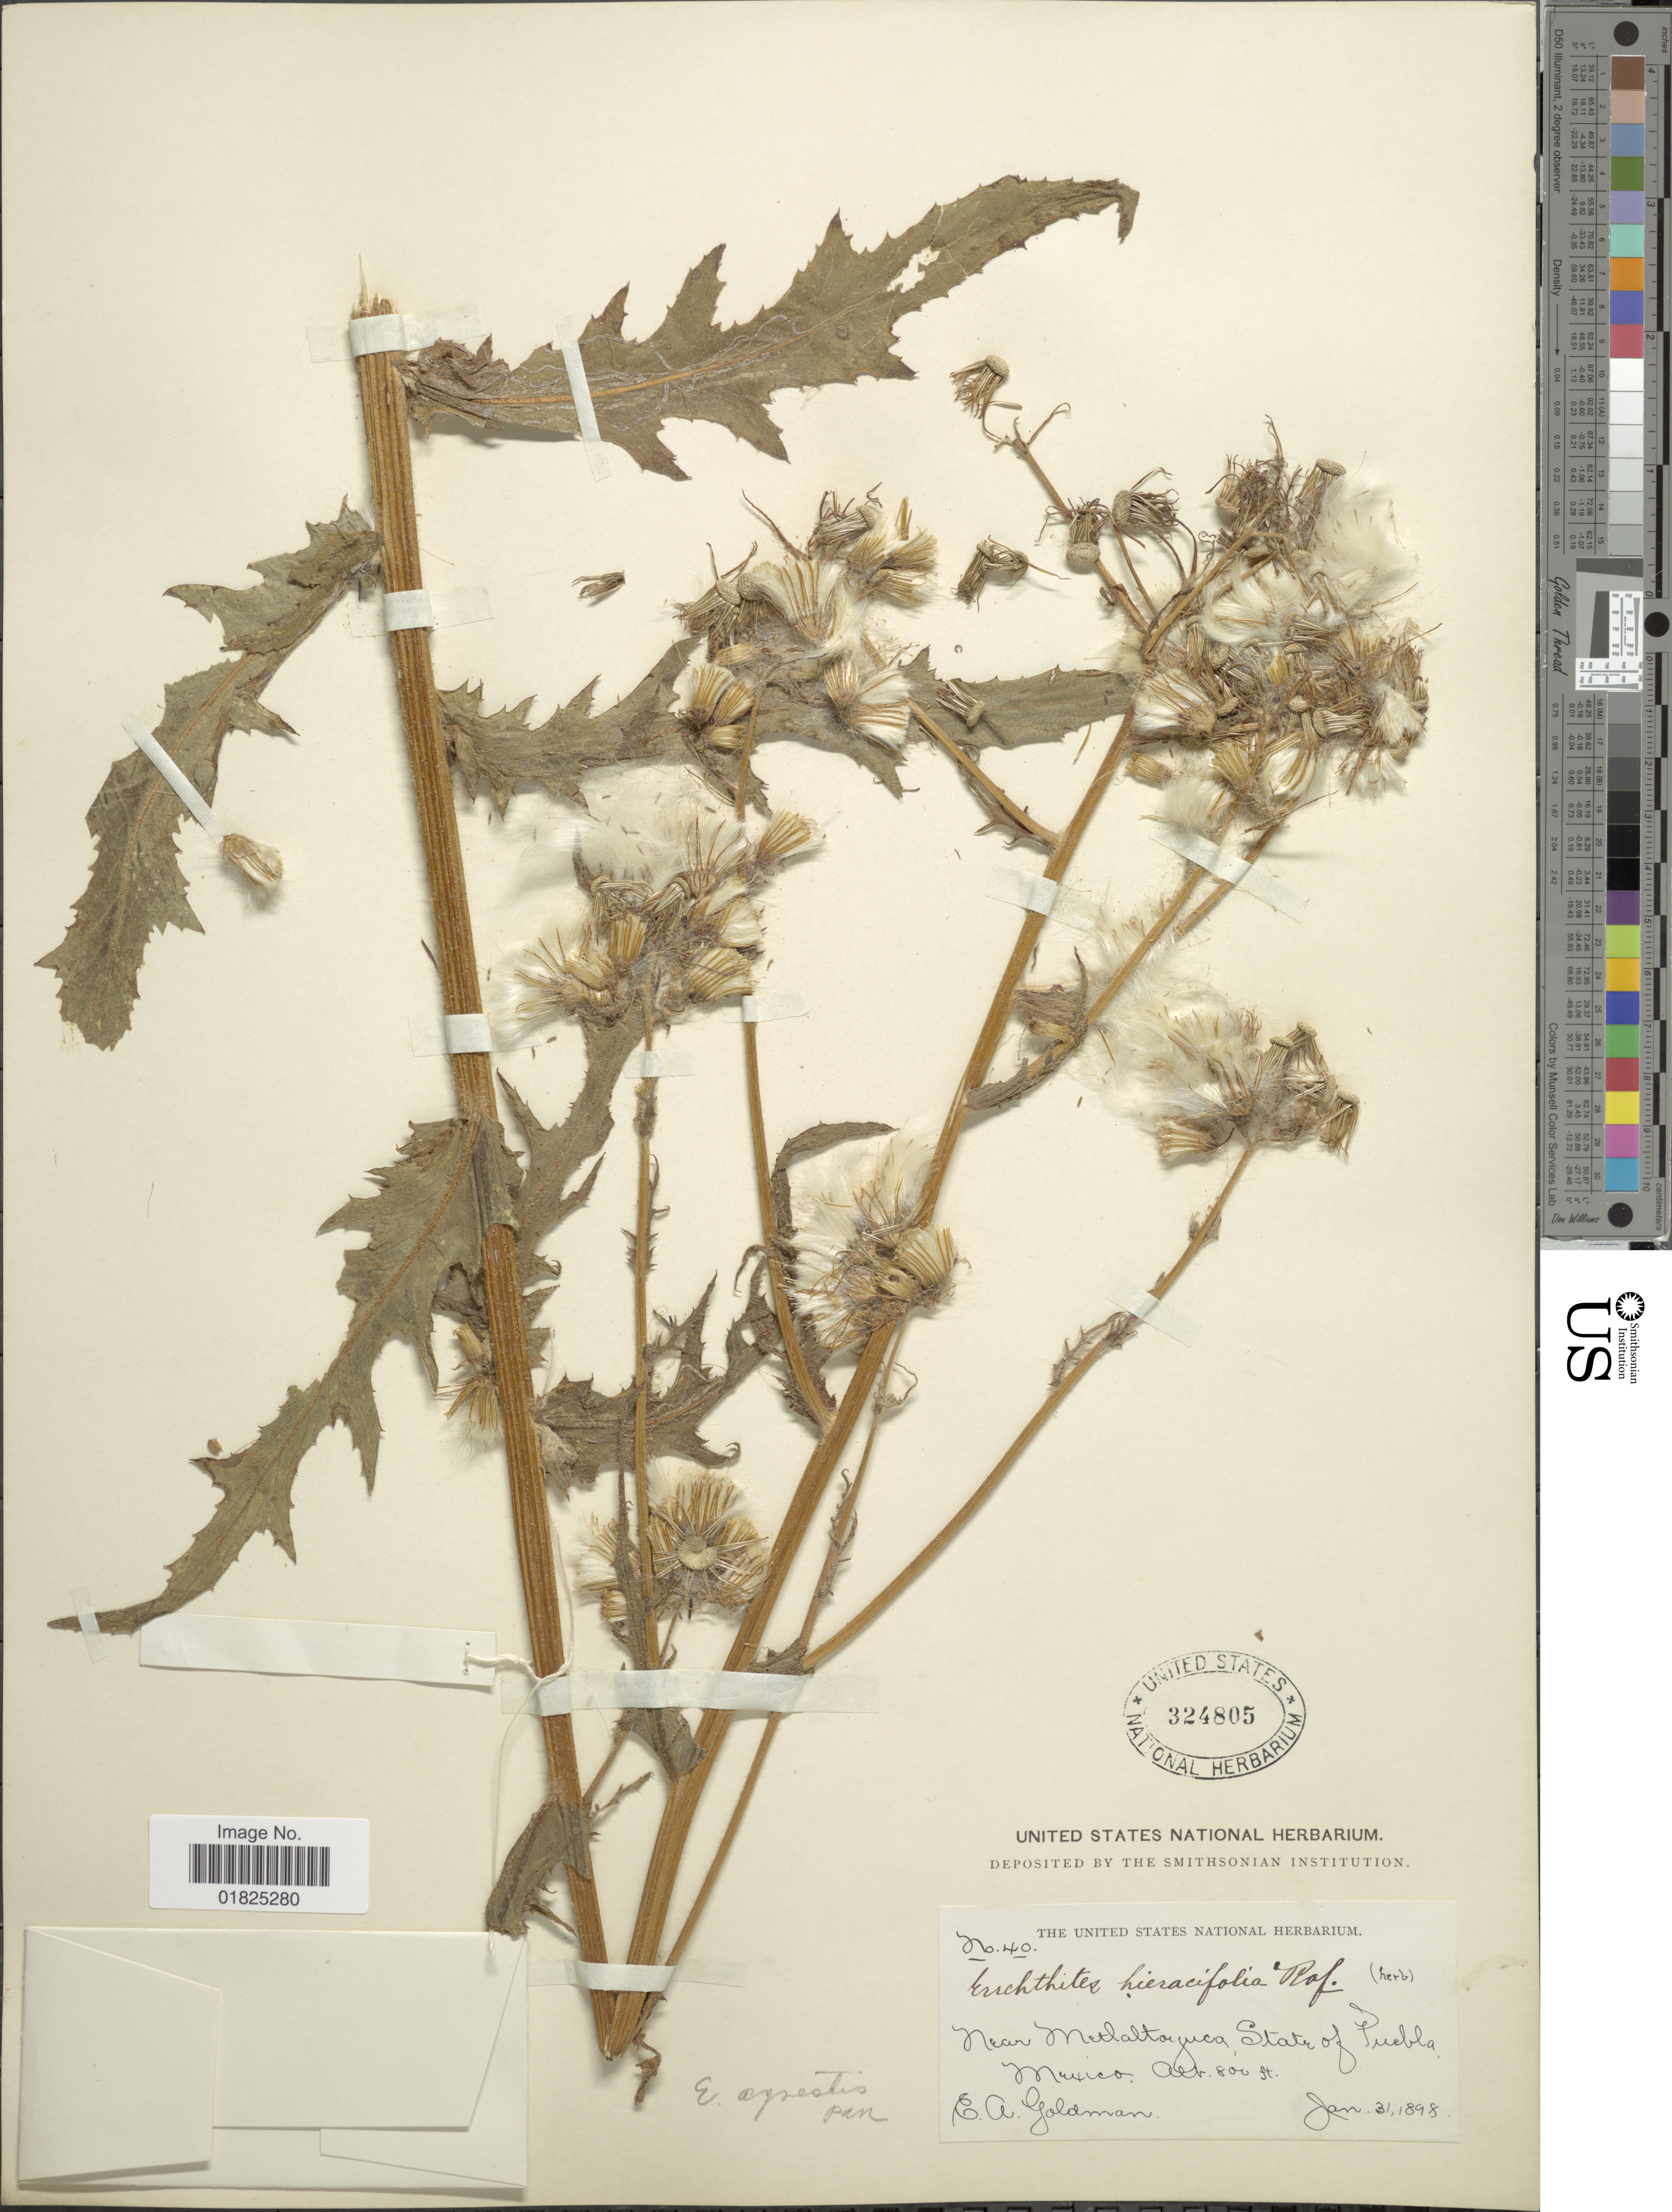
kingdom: Plantae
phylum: Tracheophyta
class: Magnoliopsida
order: Asterales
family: Asteraceae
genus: Erechtites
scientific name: Erechtites hieraciifolius var. cacaliodes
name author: (Fisch. ex Spreng.) Less. ex Griseb.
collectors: E. A. Goldman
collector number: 40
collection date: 1898-01-31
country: Mexico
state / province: Puebla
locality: Near Metlaltoyuca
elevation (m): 244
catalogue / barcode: US 324805